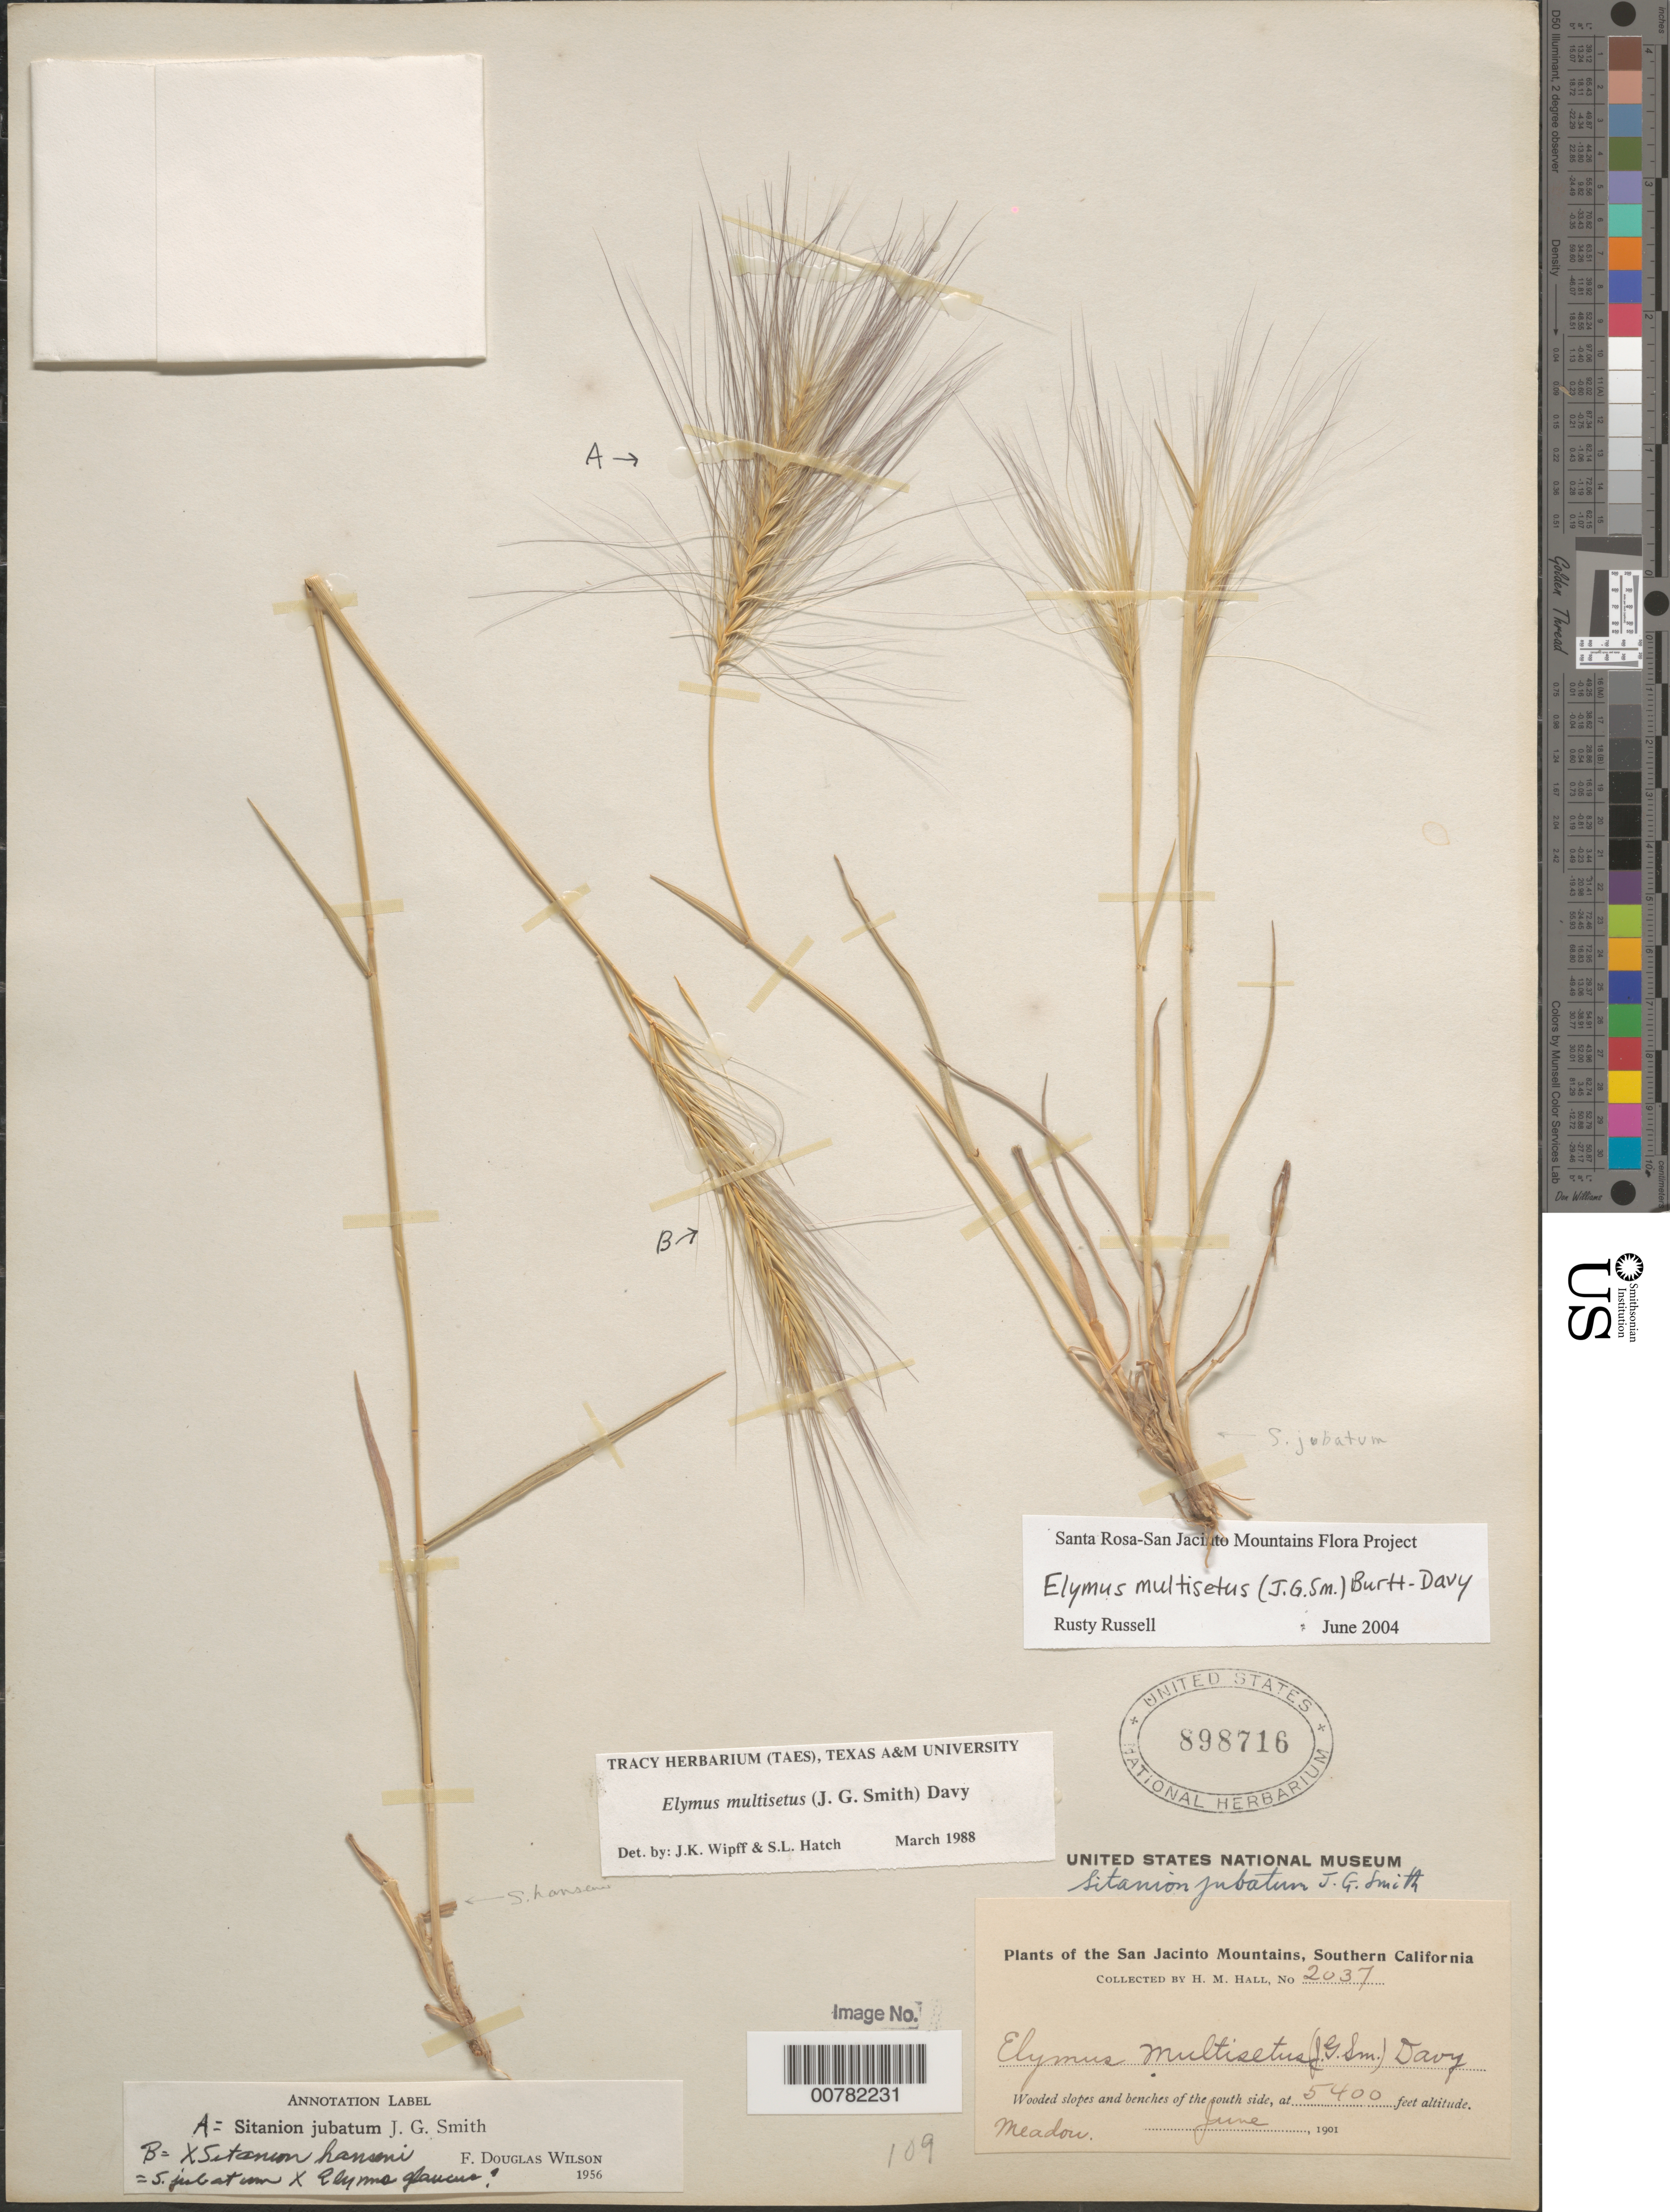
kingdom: Plantae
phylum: Tracheophyta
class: Liliopsida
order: Poales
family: Poaceae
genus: Elymus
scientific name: Elymus multisetus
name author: (J.G. Sm.) Burtt Davy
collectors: H. M. Hall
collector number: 2037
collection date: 1901-06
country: United States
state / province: California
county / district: Riverside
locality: San Jacinto Mountains, Southern California. Wooded slopes and benches of the south side.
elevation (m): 1646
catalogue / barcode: US 898716